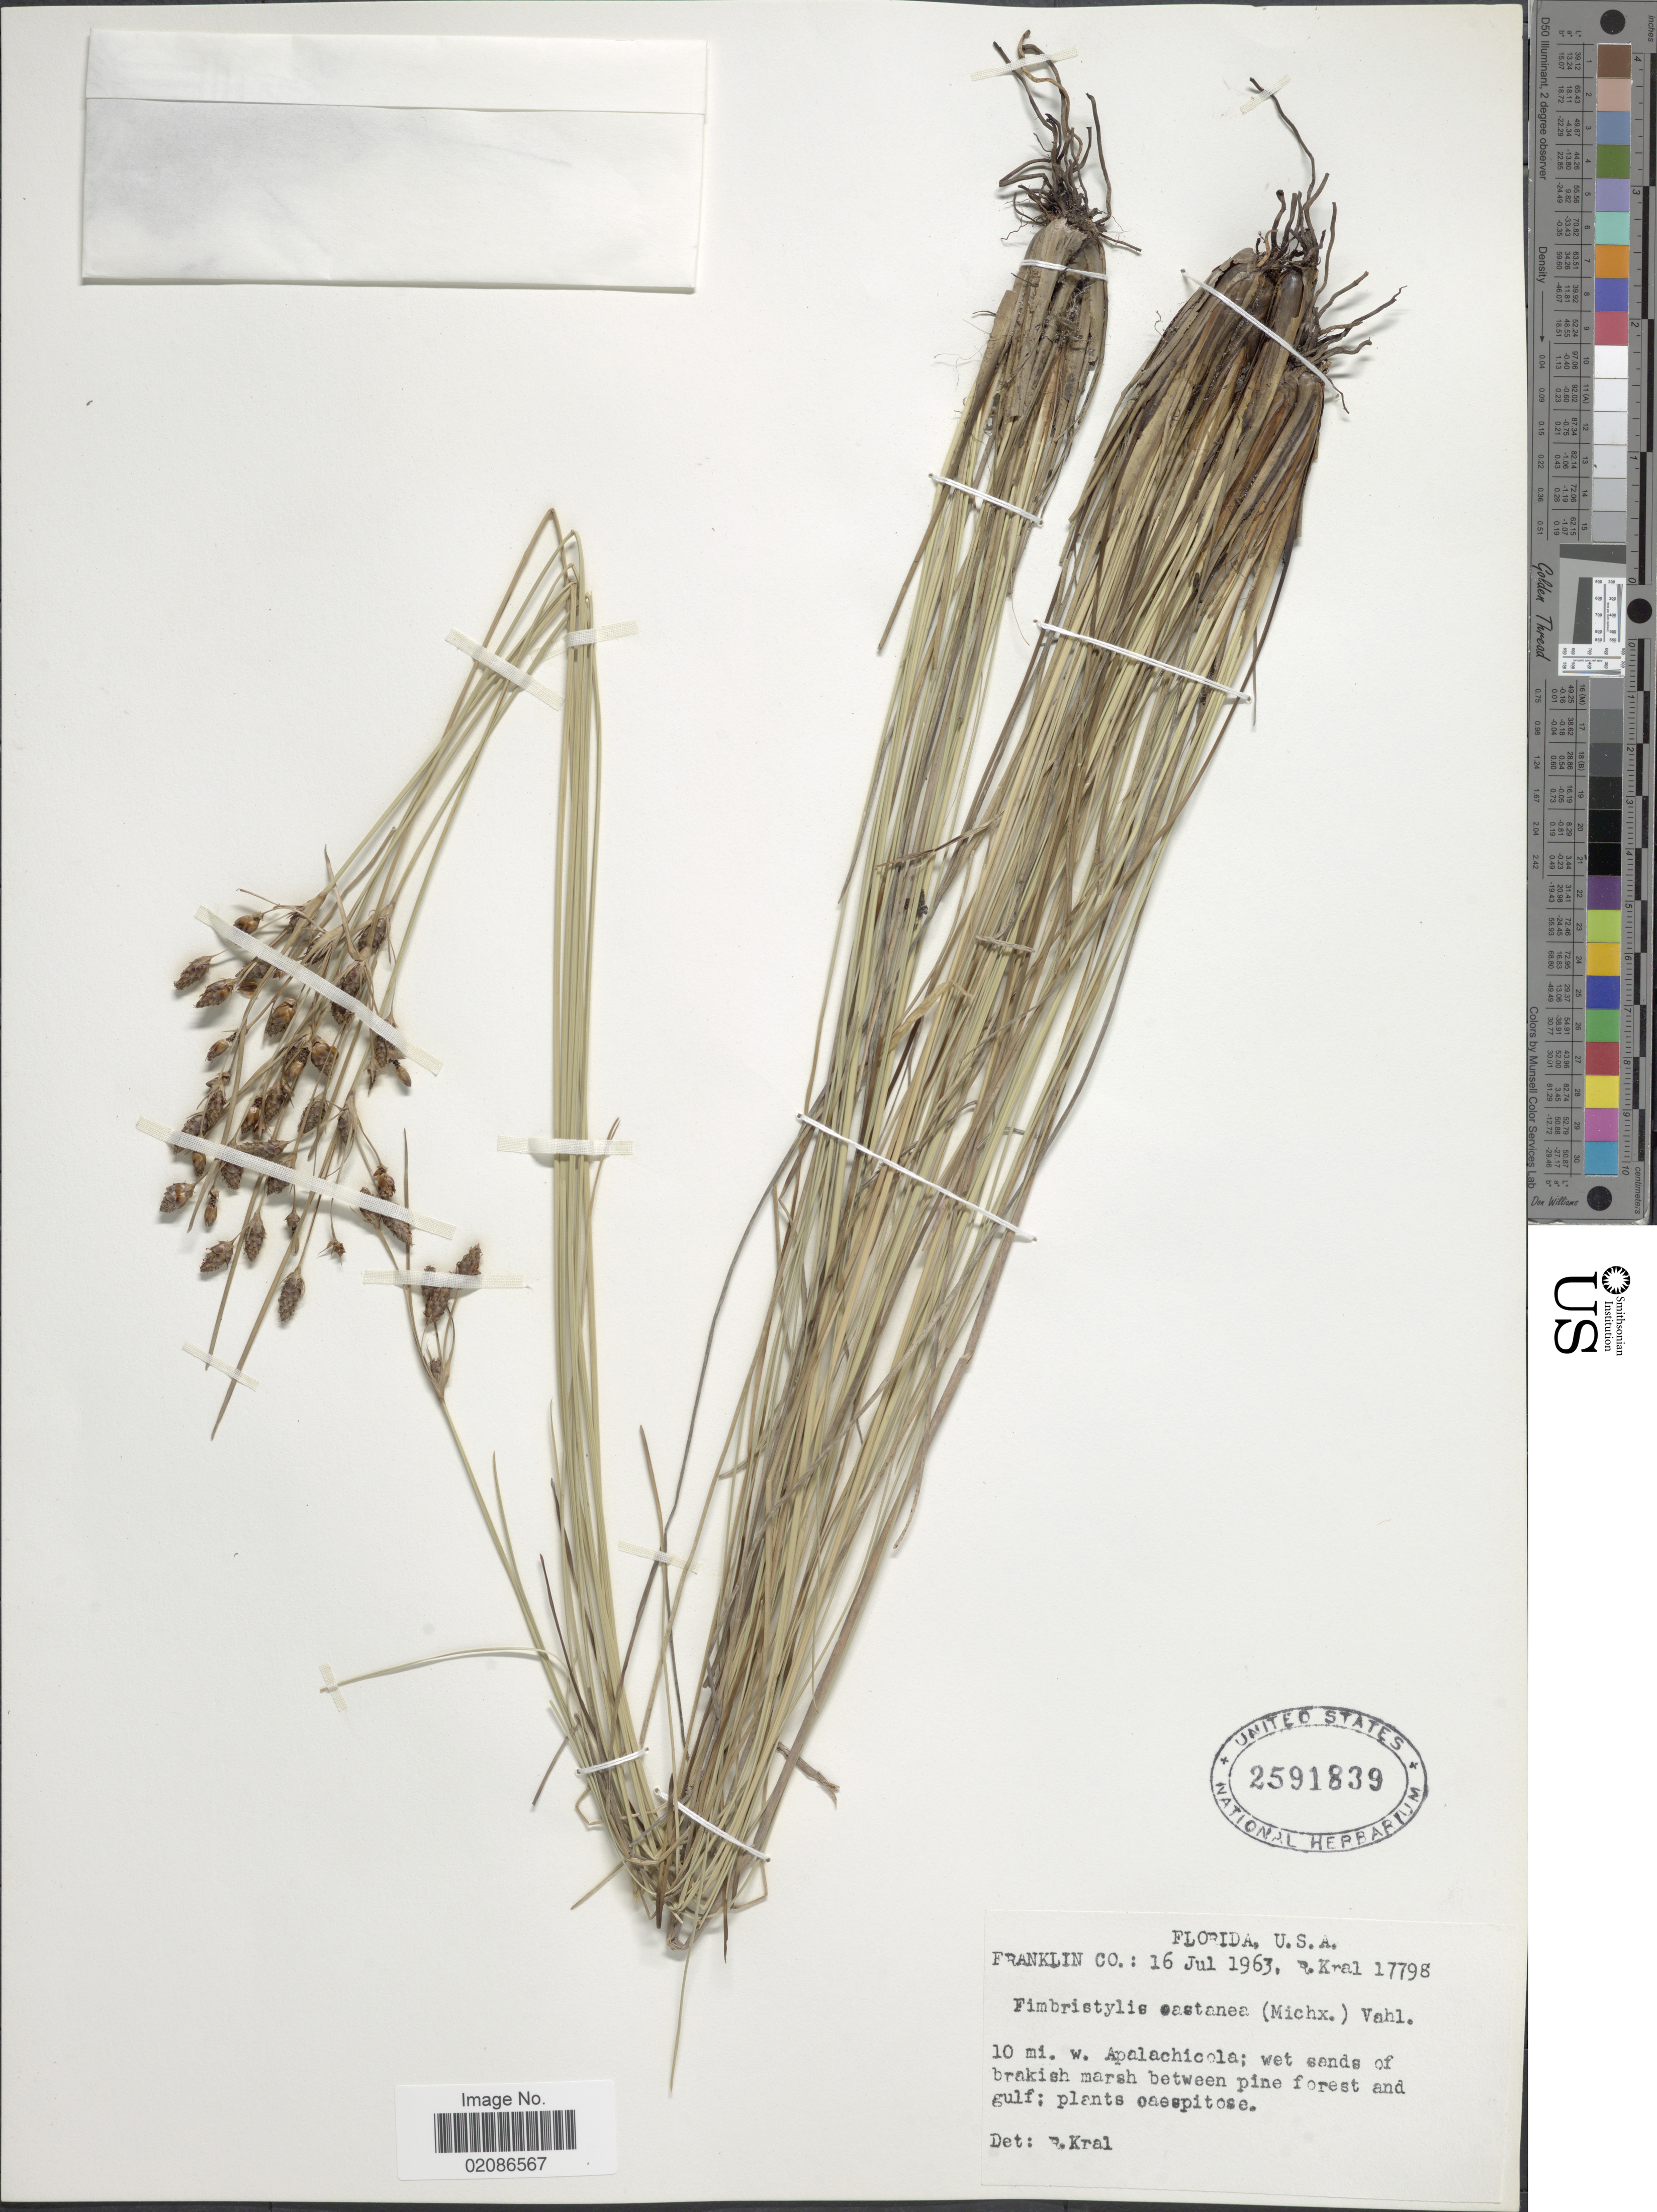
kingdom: Plantae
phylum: Tracheophyta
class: Liliopsida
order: Poales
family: Cyperaceae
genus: Fimbristylis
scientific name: Fimbristylis castanea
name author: (Michx.) Vahl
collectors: R. Kral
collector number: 17798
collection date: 1963-07-16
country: United States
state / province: Florida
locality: Franklin Co; 10 mi w Apalachicola; wet sands of brakish marsh between pine forest and gulf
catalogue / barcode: US 2591839